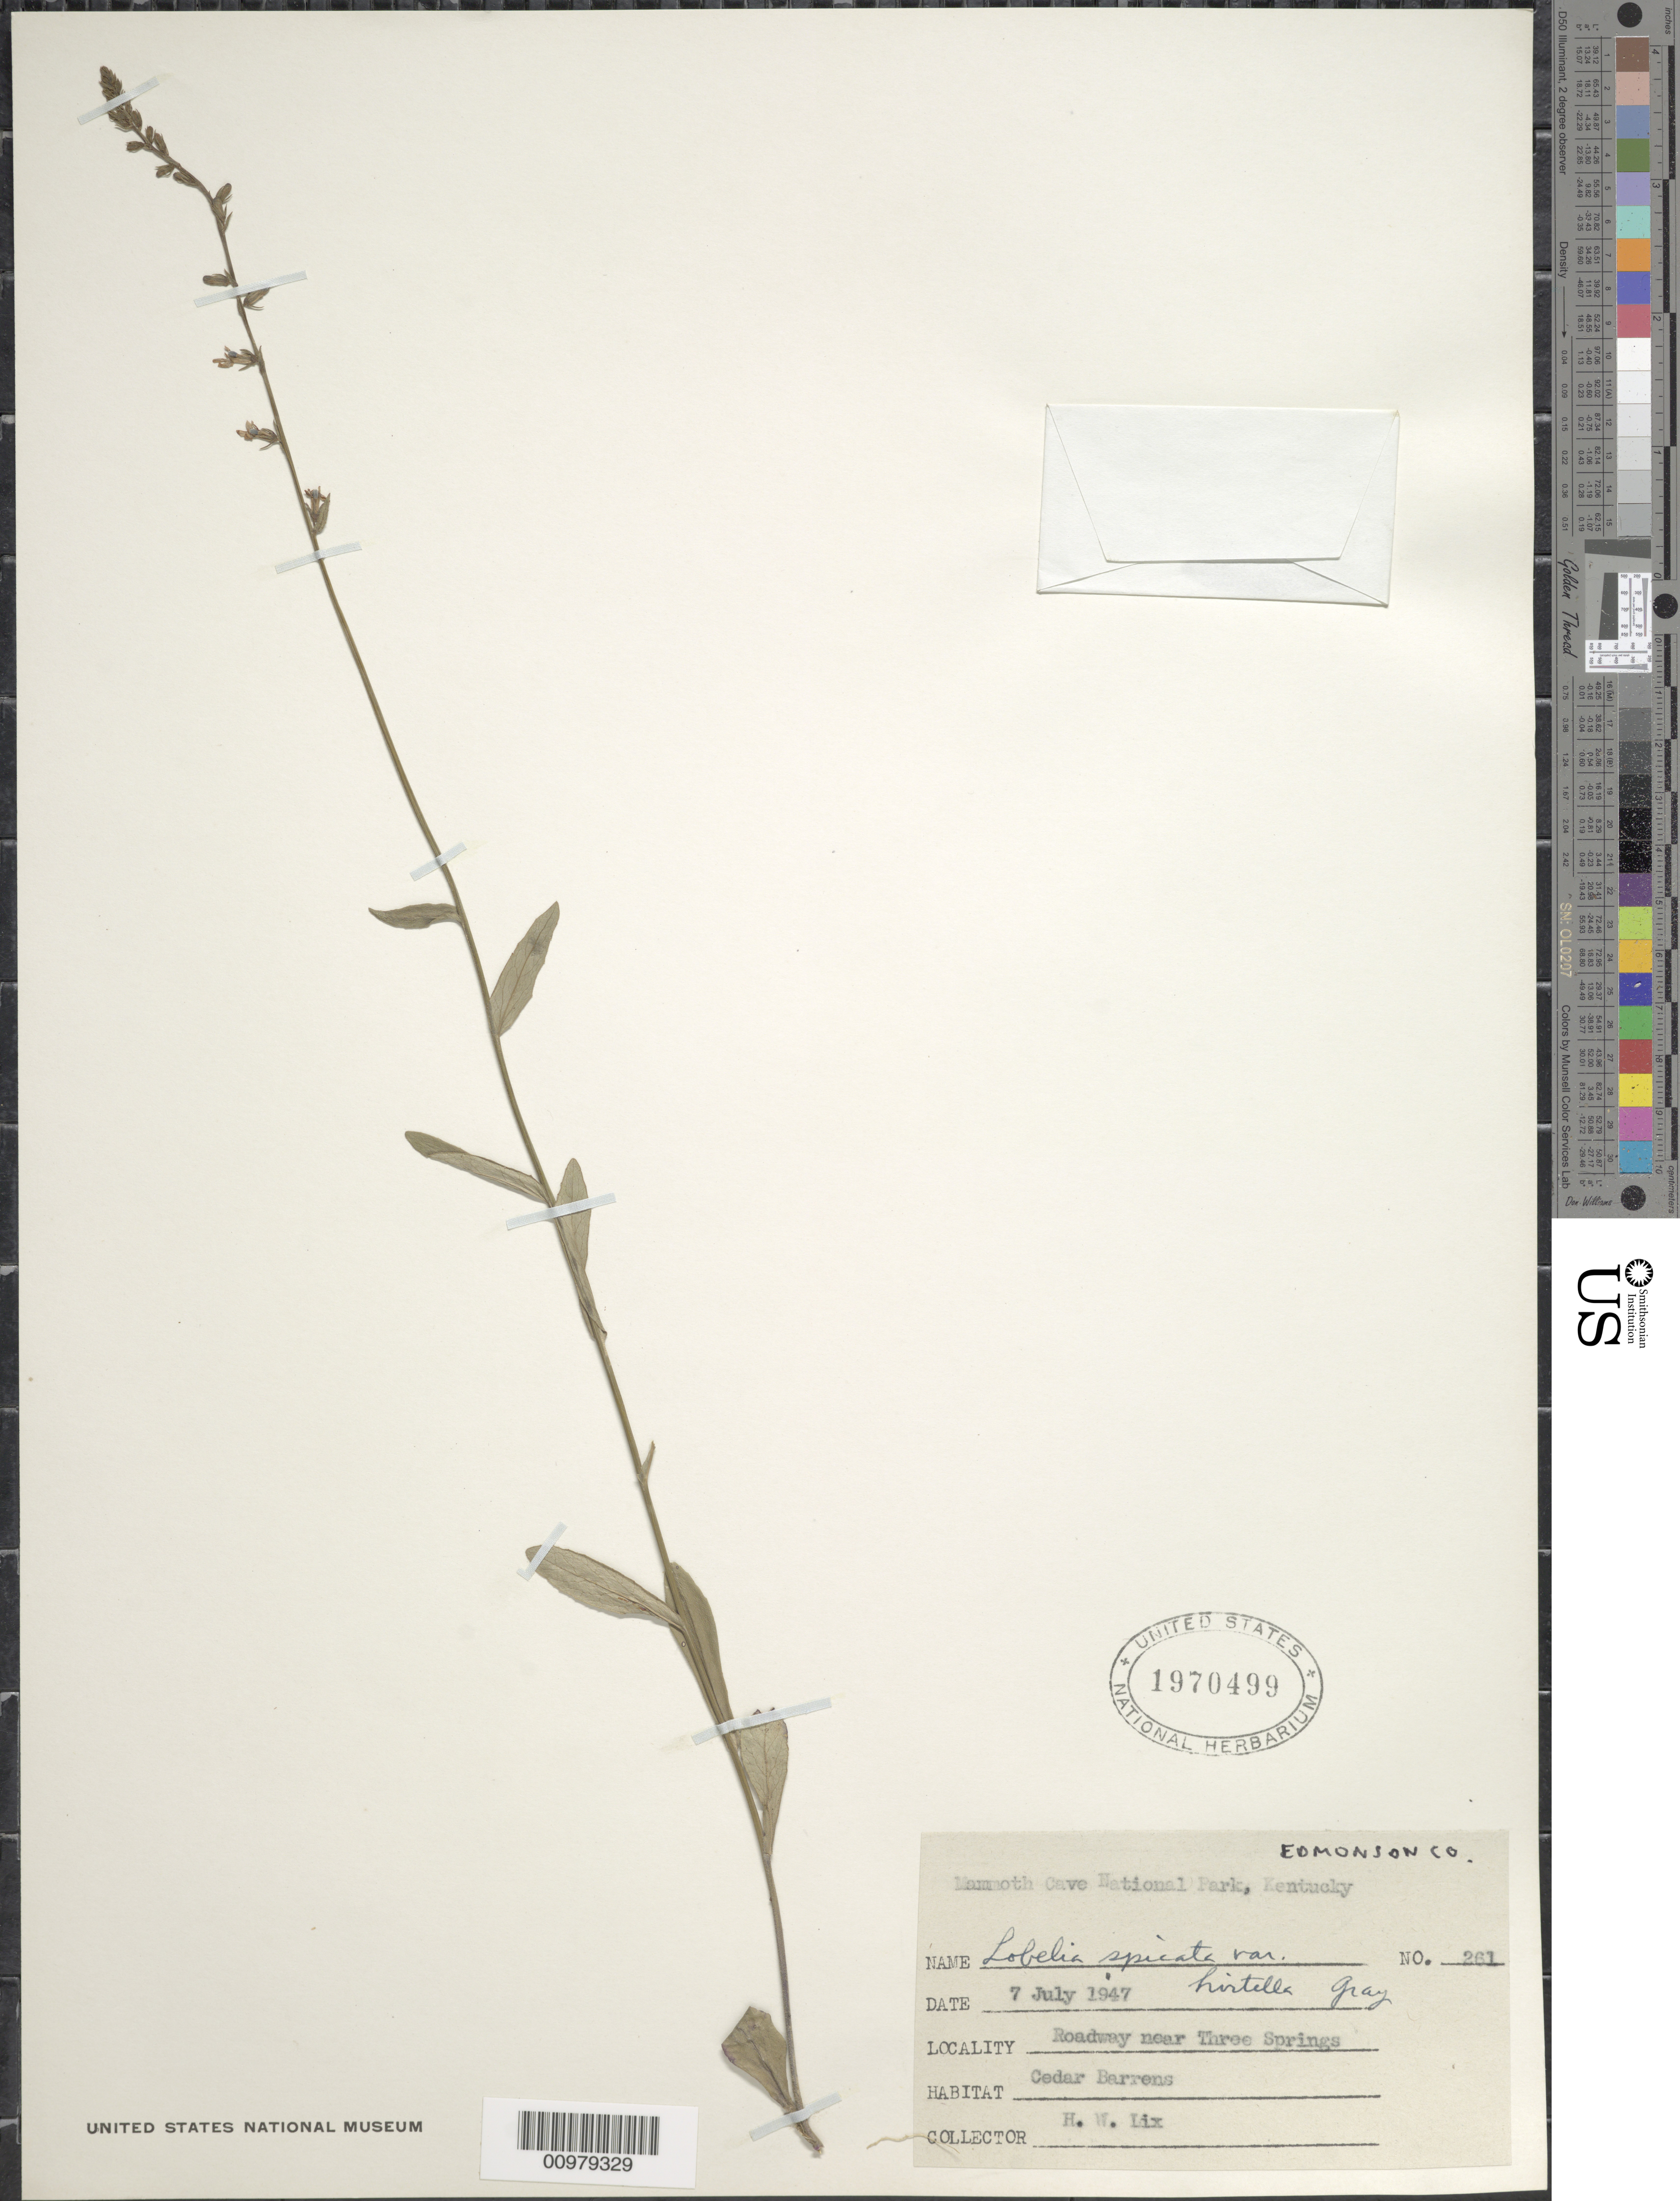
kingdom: Plantae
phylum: Tracheophyta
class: Magnoliopsida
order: Asterales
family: Campanulaceae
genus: Lobelia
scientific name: Lobelia spicata var. hirtella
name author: A. Gray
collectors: H. W. Lix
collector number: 261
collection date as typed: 7 July 1947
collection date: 1947-07-07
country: United States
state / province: Kentucky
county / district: Edmonson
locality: Three Springs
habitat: roadway; cedar barrens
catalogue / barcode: US 1970499